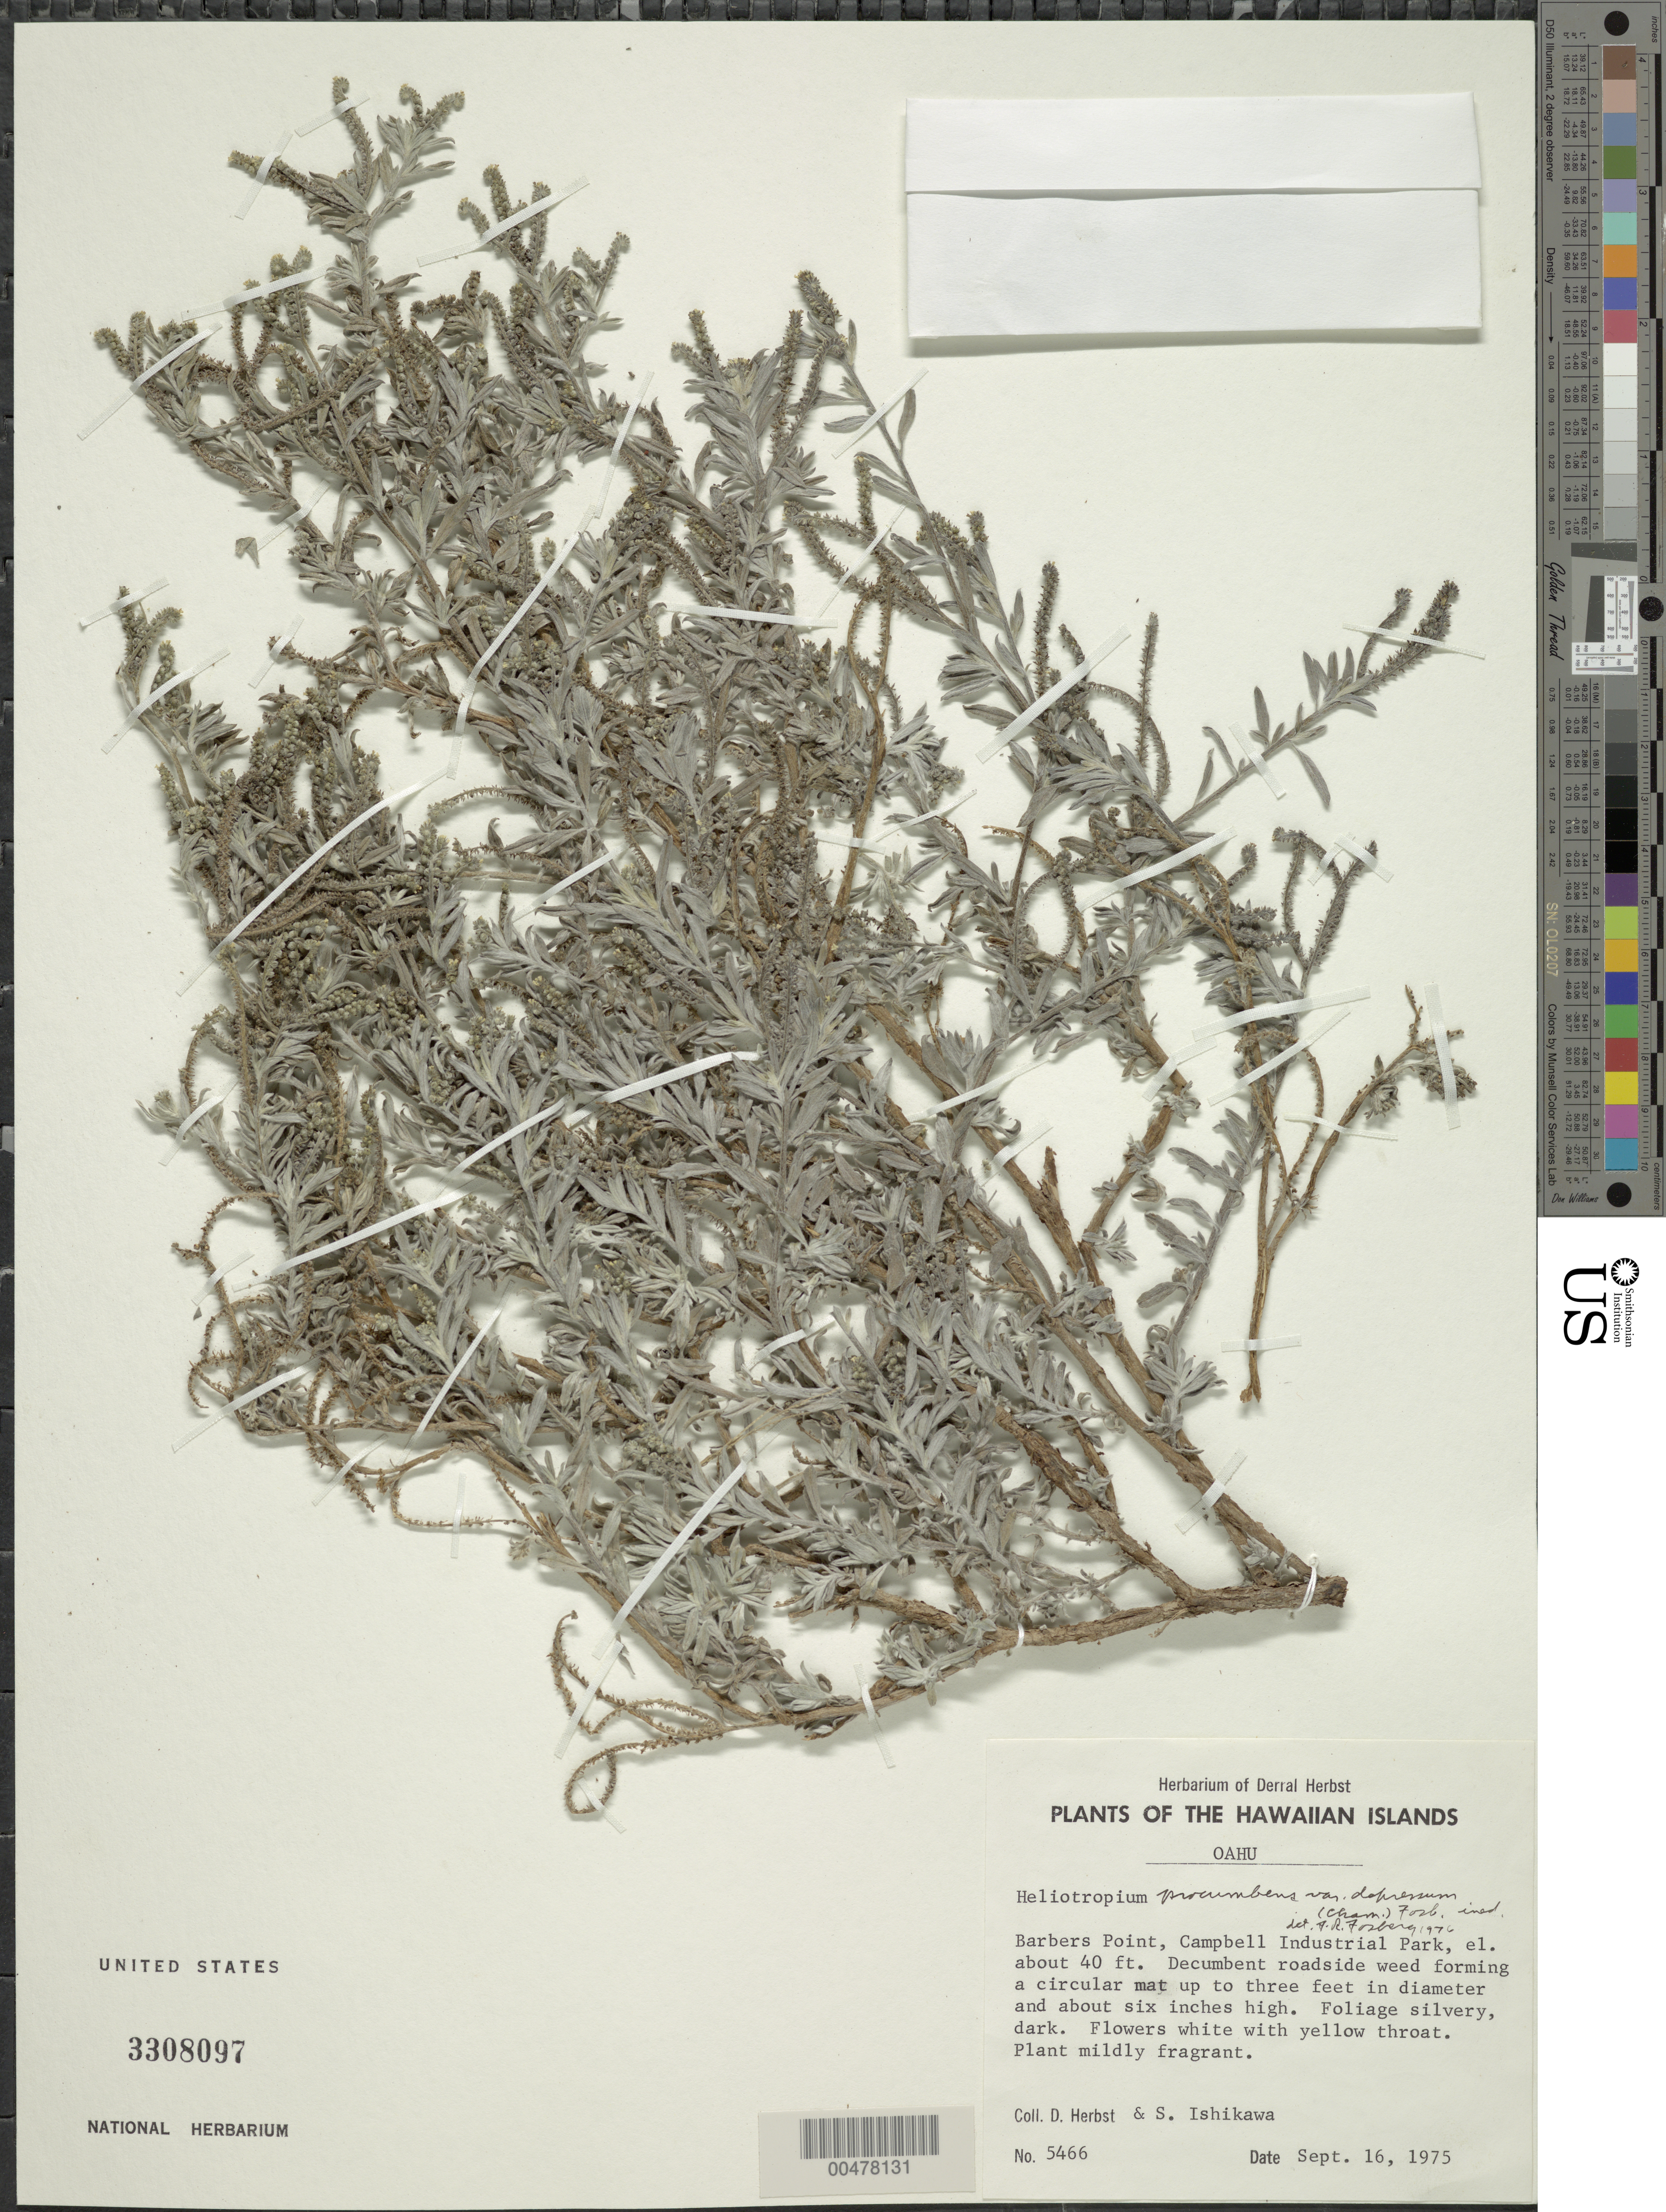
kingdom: Plantae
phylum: Tracheophyta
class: Magnoliopsida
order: Boraginales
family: Heliotropiaceae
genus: Euploca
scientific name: Euploca procumbens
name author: (Mill.) Diane & Hilger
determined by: Wagner, W. L., (BOT), Smithsonian Institution - National Museum of Natural History (UNITED STATES)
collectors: D. R. Herbst & S. Ishikawa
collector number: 5466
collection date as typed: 16 Sep 1975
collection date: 1975-09-16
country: United States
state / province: Hawaii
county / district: Honolulu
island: Oahu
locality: Barbers Point, Campbell Industrial Park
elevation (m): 12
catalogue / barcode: US 3308097